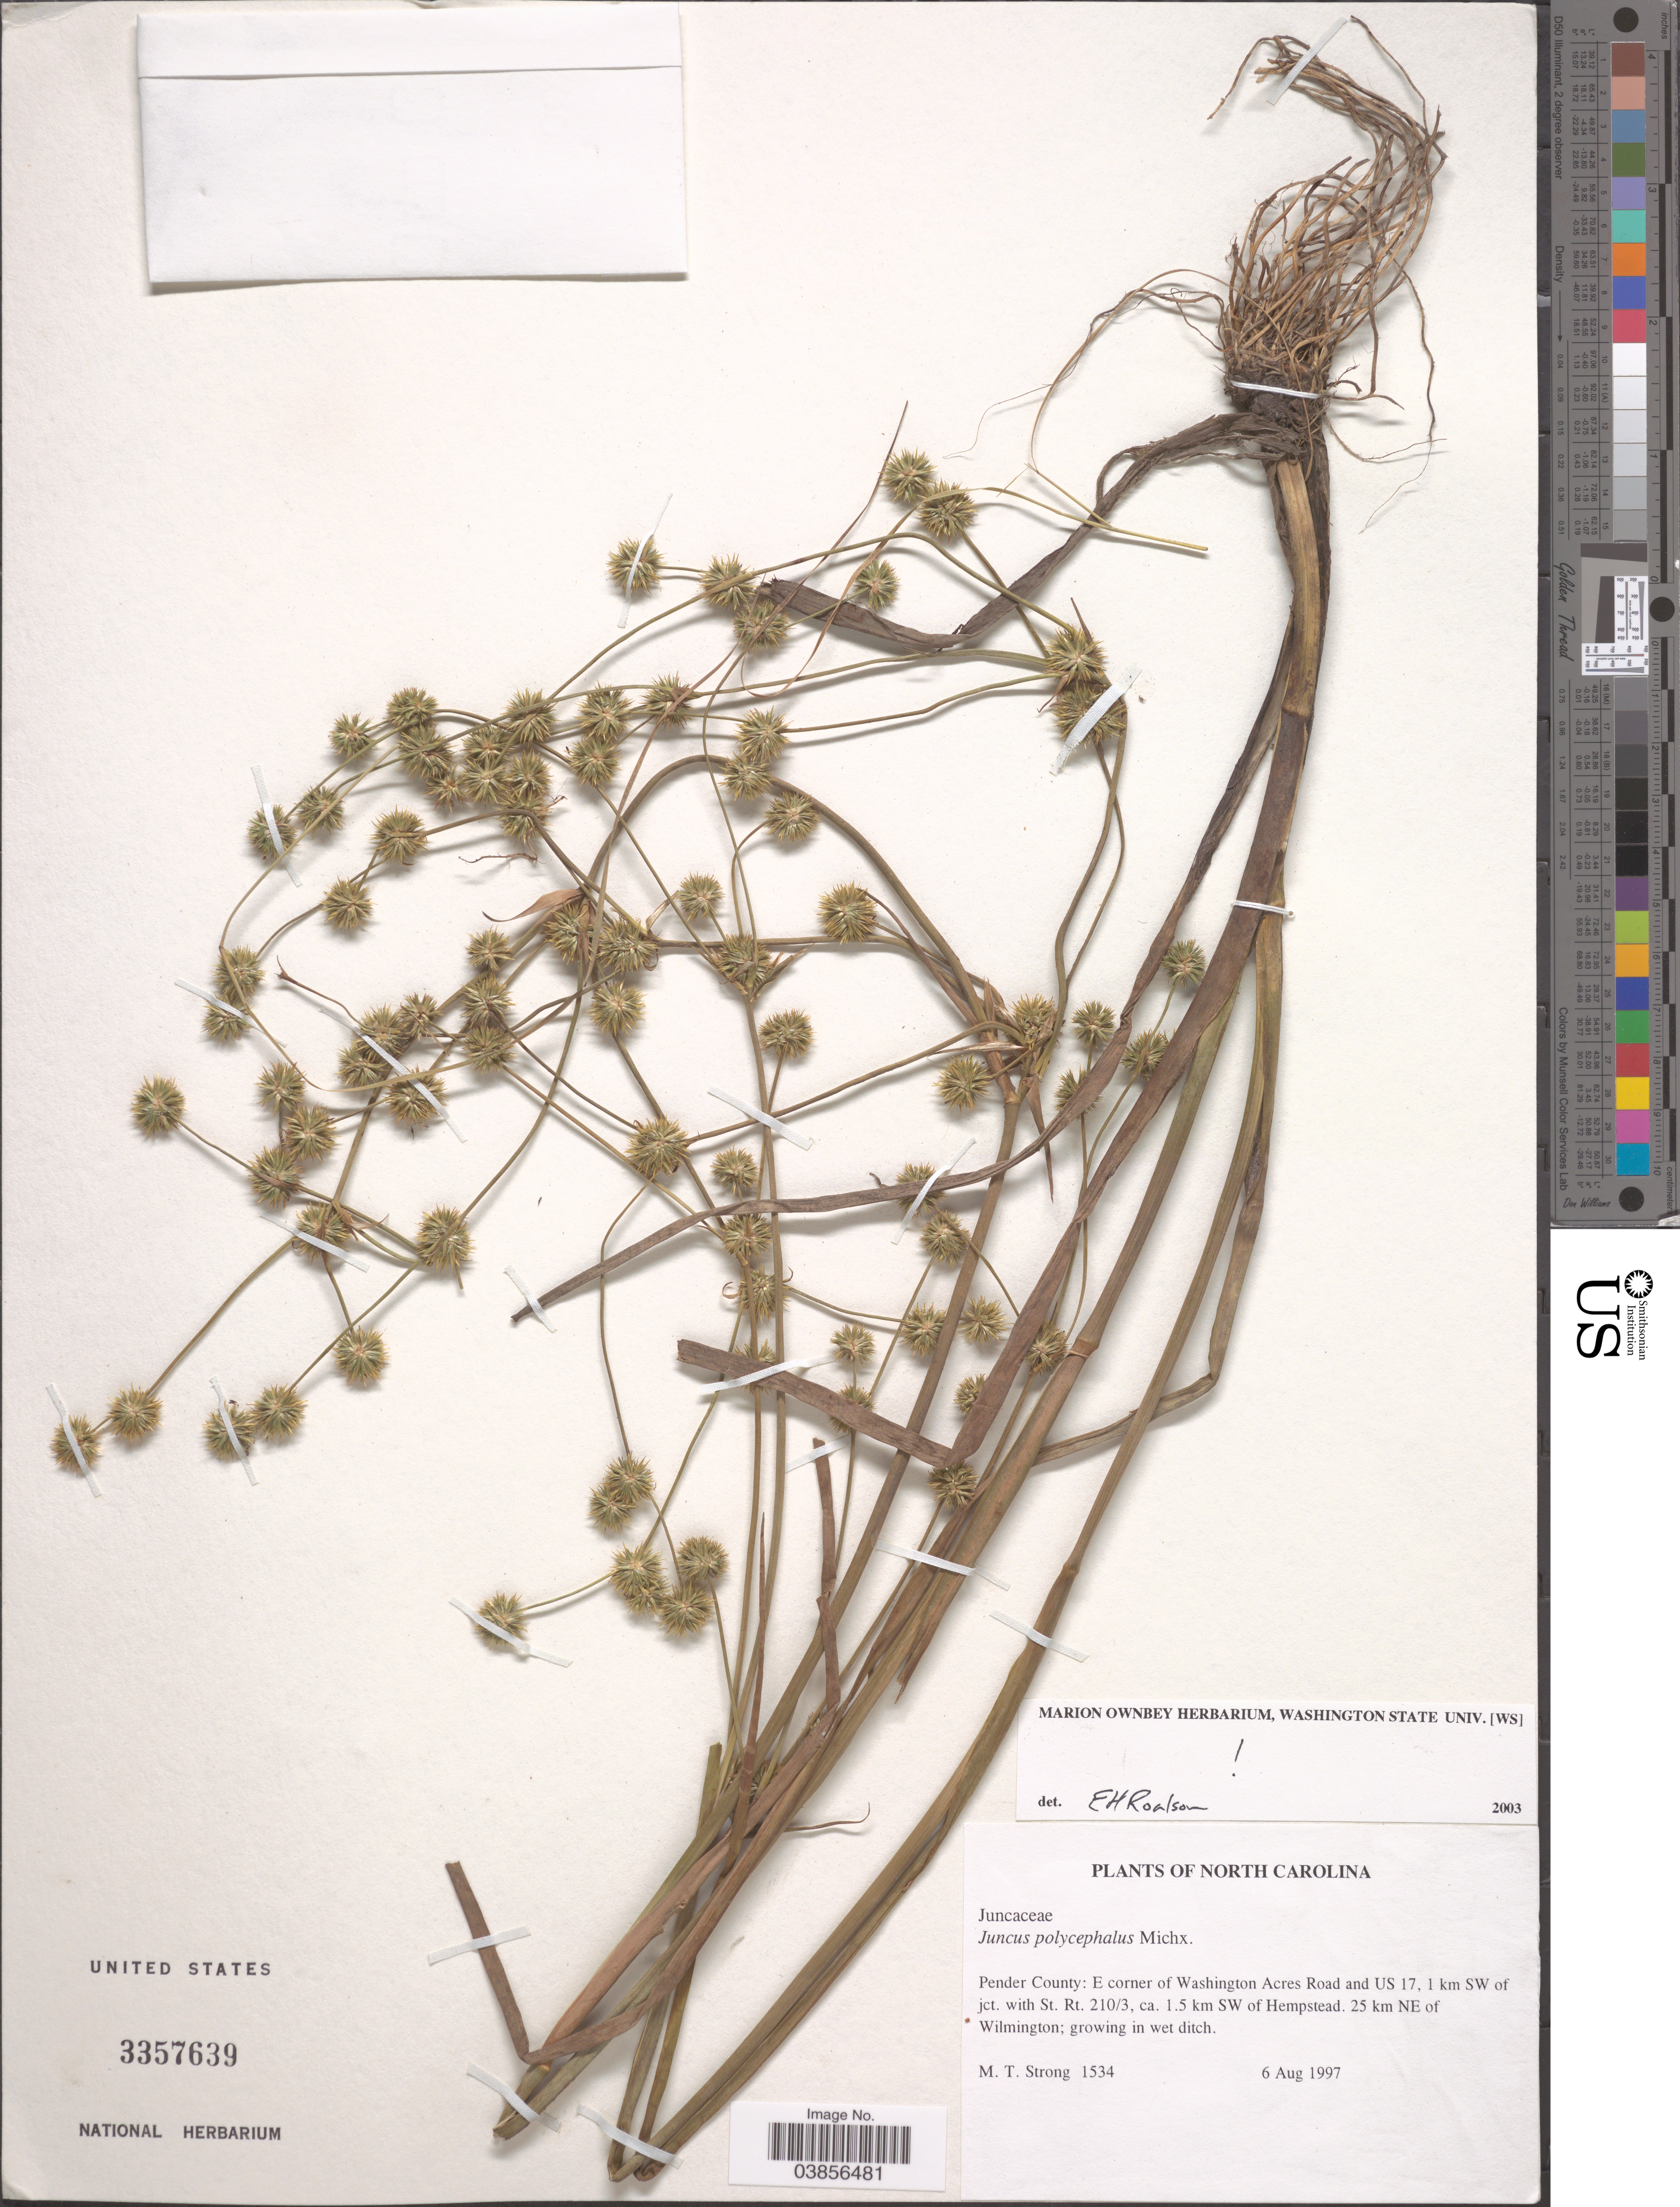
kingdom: Plantae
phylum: Tracheophyta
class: Liliopsida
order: Poales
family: Juncaceae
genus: Juncus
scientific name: Juncus polycephalus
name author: Michx.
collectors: M. T. Strong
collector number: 1534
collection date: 1997-08-06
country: United States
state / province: North Carolina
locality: Pender County: E corner of Washington Acres Road and US 17, 1 km SW of jct. with St. Rt. 210/3, ca. 1.5 km SW of Hempstead. 25 km NE of Wilmington.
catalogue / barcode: US 3357639